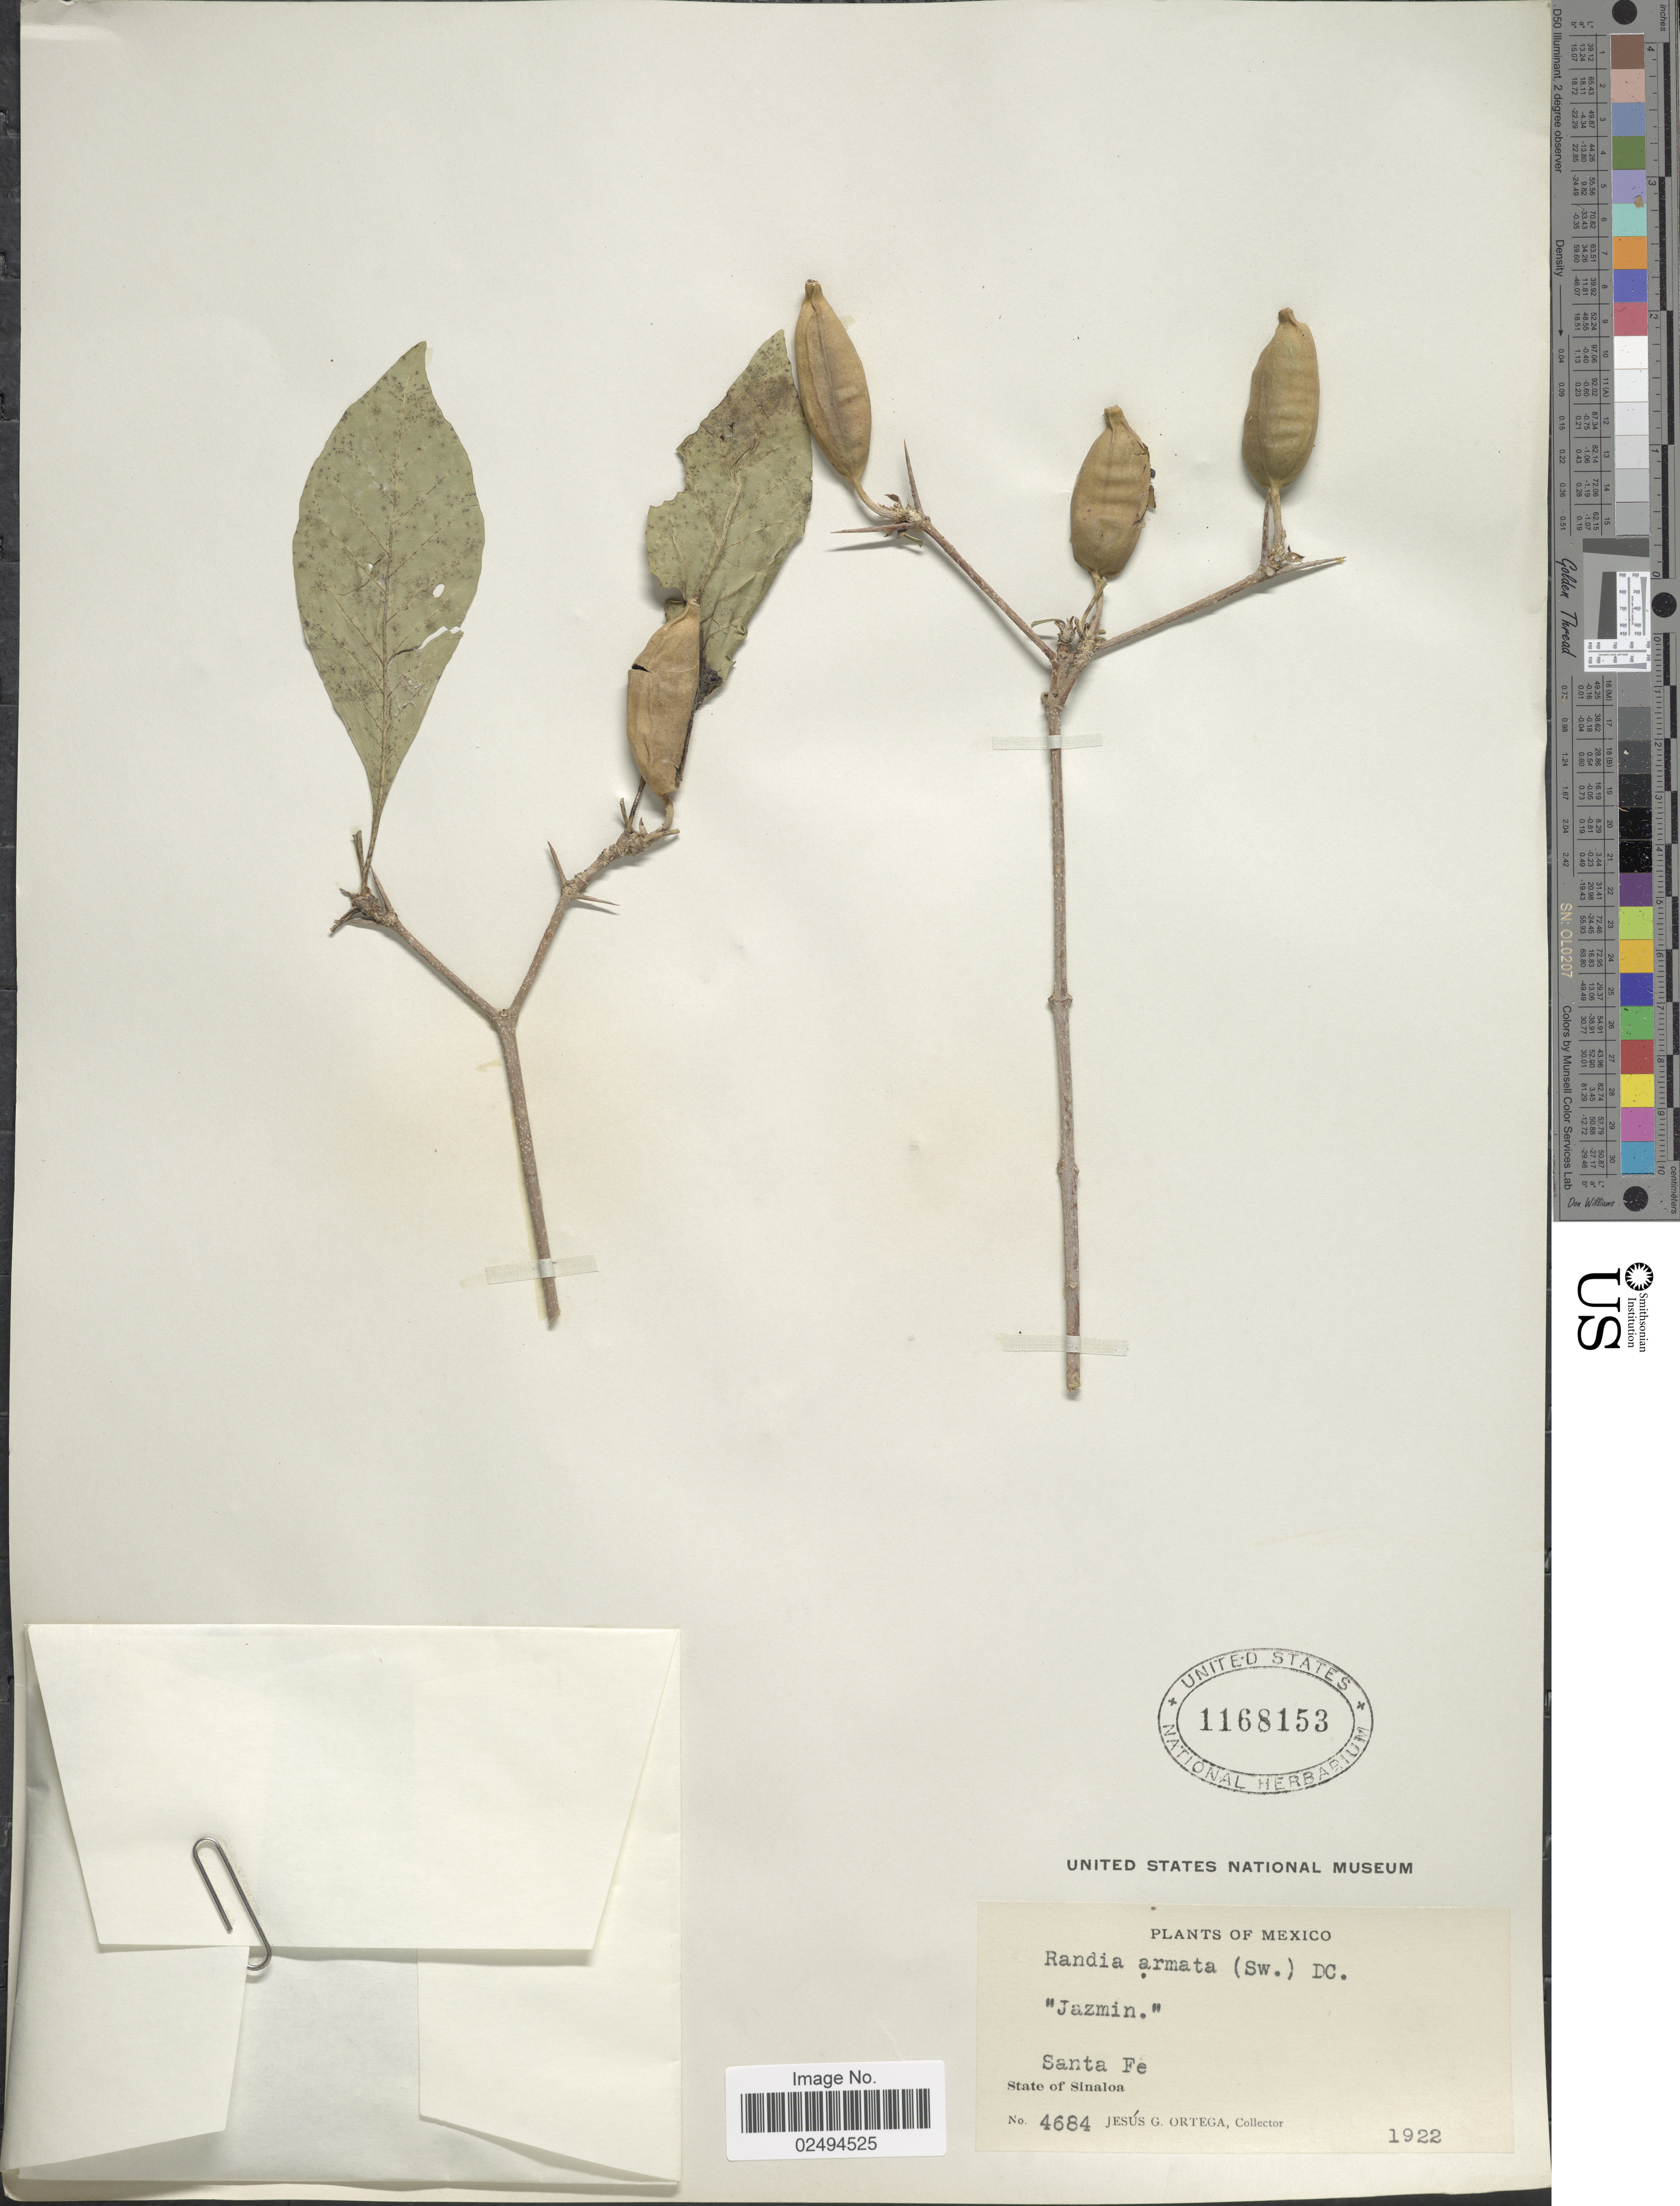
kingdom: Plantae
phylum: Tracheophyta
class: Magnoliopsida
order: Gentianales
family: Rubiaceae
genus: Randia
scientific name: Randia armata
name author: (Sw.) DC.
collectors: J. Ortega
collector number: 4684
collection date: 1922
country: Mexico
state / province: Sinaloa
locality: Santa Fe, State of Sinaloa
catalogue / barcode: US 1168153